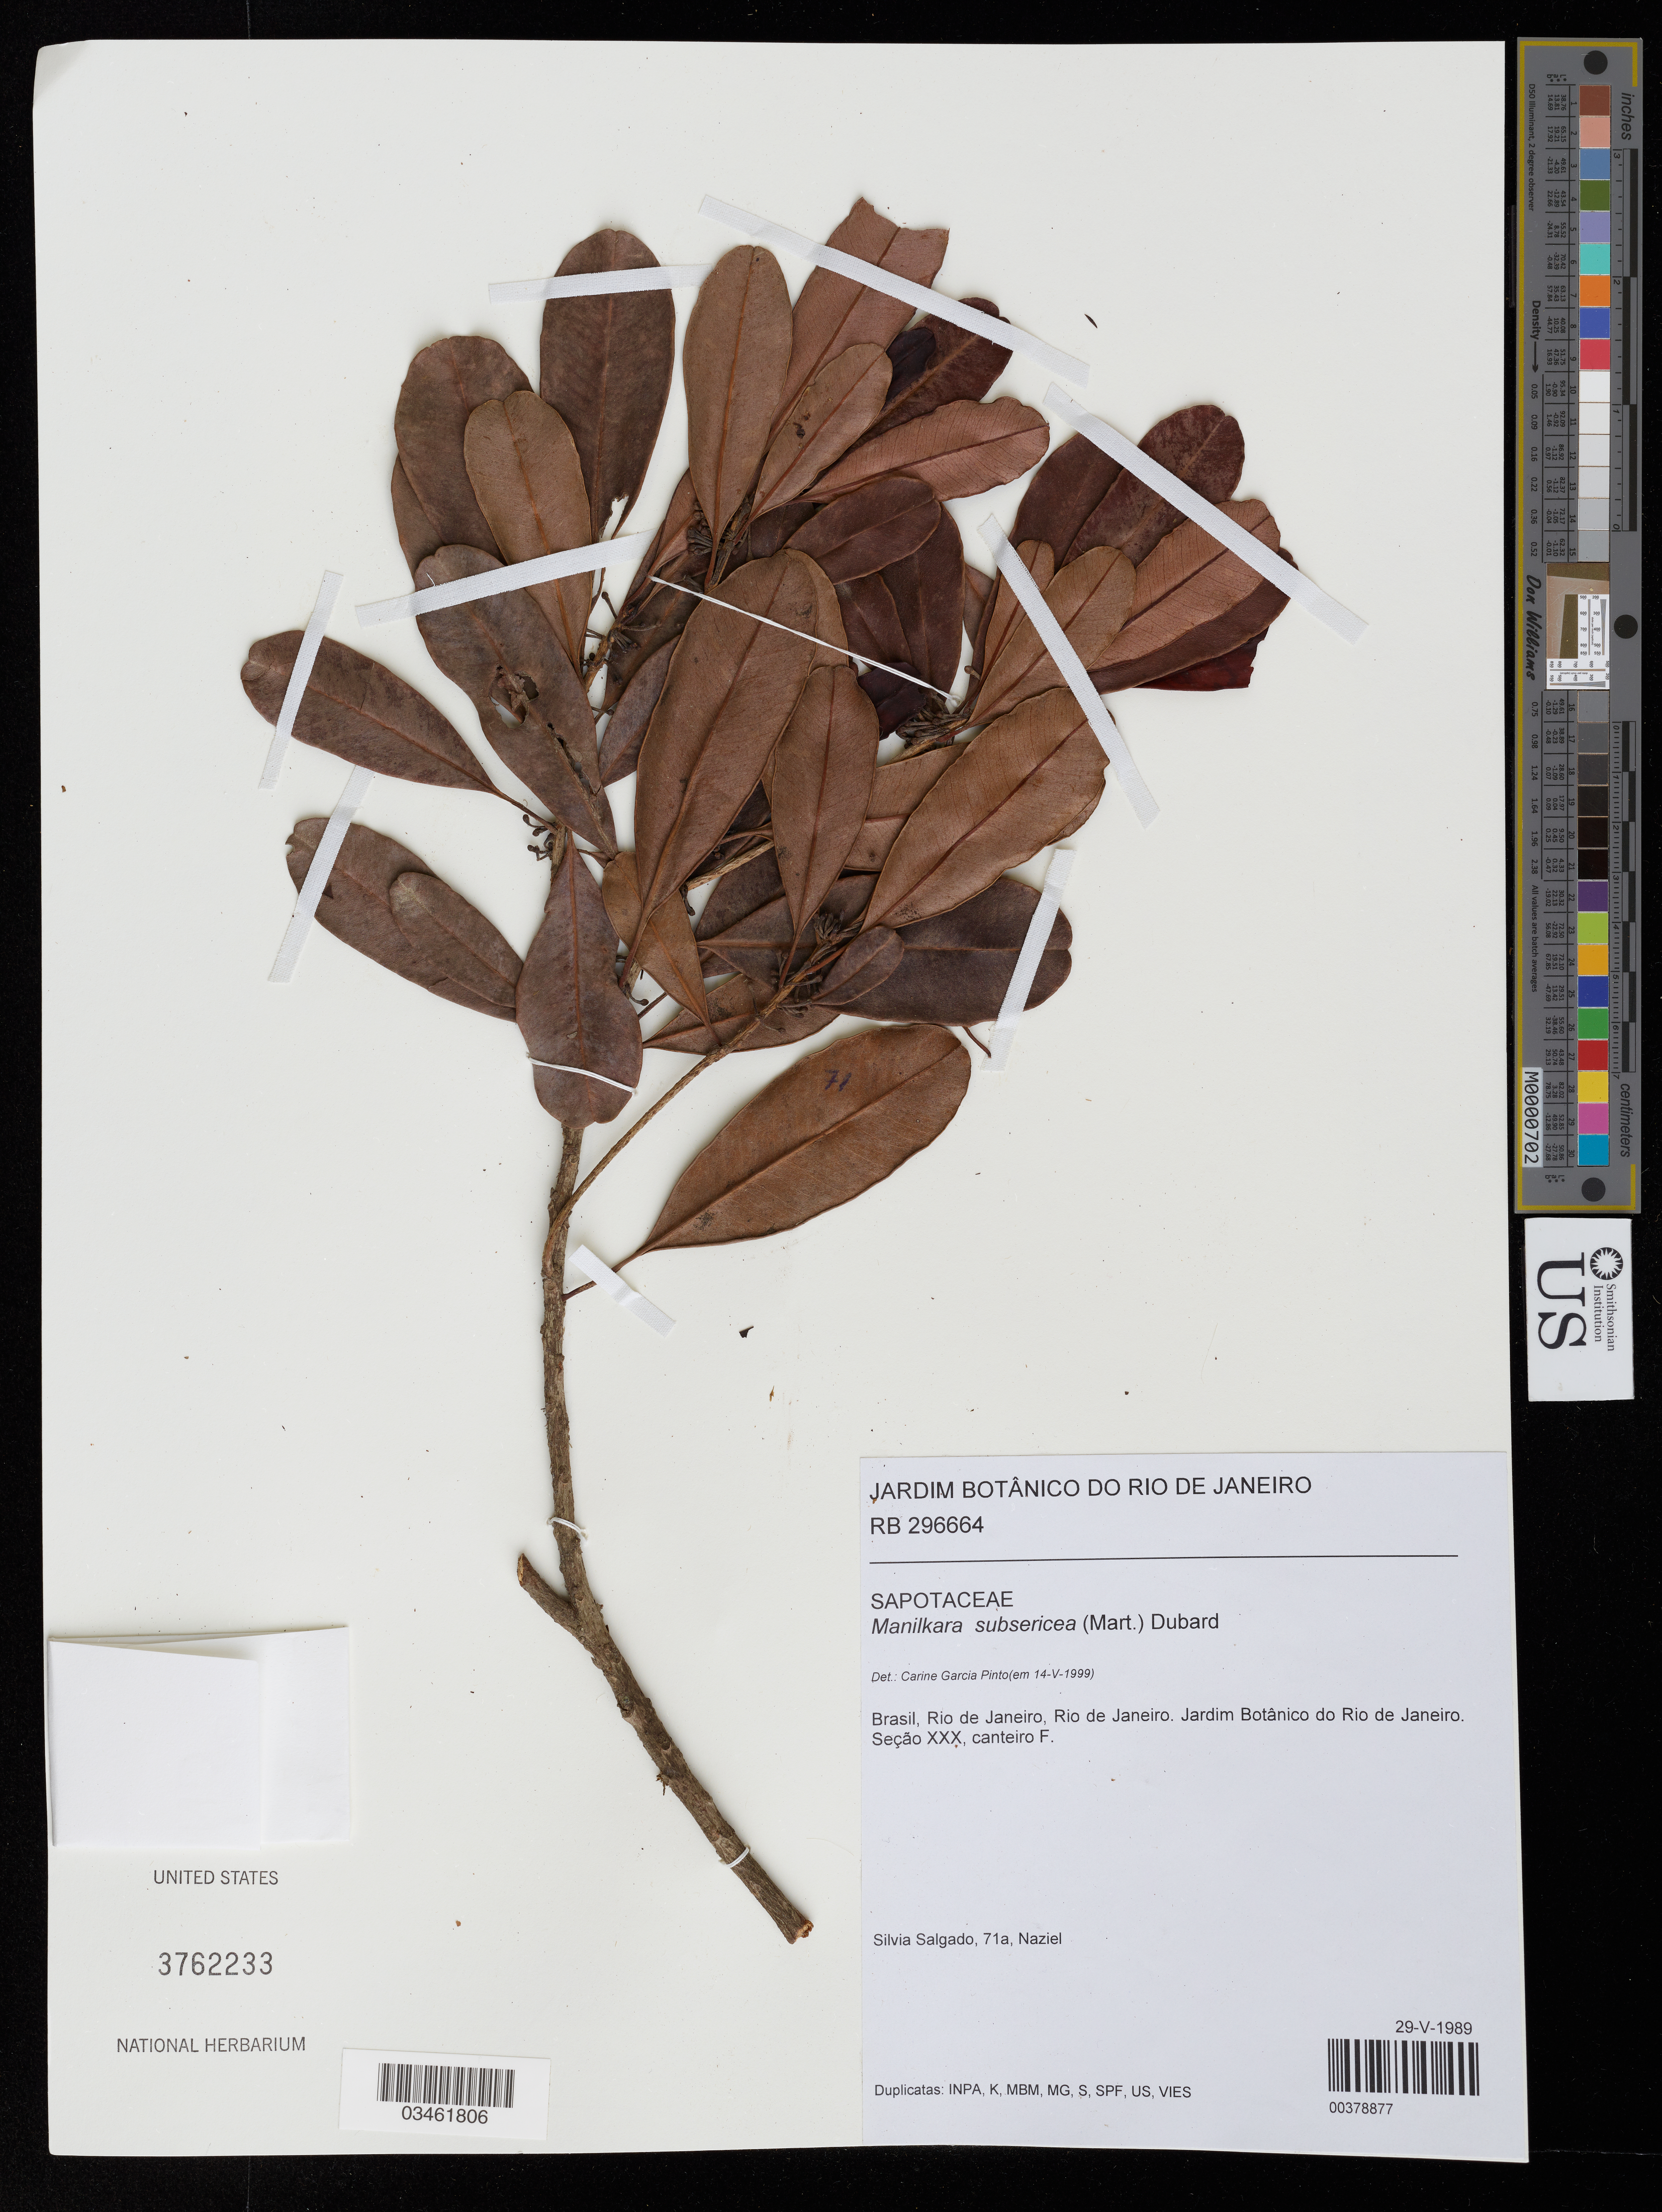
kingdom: Plantae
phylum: Tracheophyta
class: Magnoliopsida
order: Ericales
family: Sapotaceae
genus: Manilkara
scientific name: Manilkara subsericea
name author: (Mart.) Dubard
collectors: S. Salgado & N. Naziel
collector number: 71a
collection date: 1989-05-29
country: Brazil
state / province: Rio de Janeiro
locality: Jardim Botânico do Rio de Janeiro. Seção XXX, canteiro F.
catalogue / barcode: US 3762233